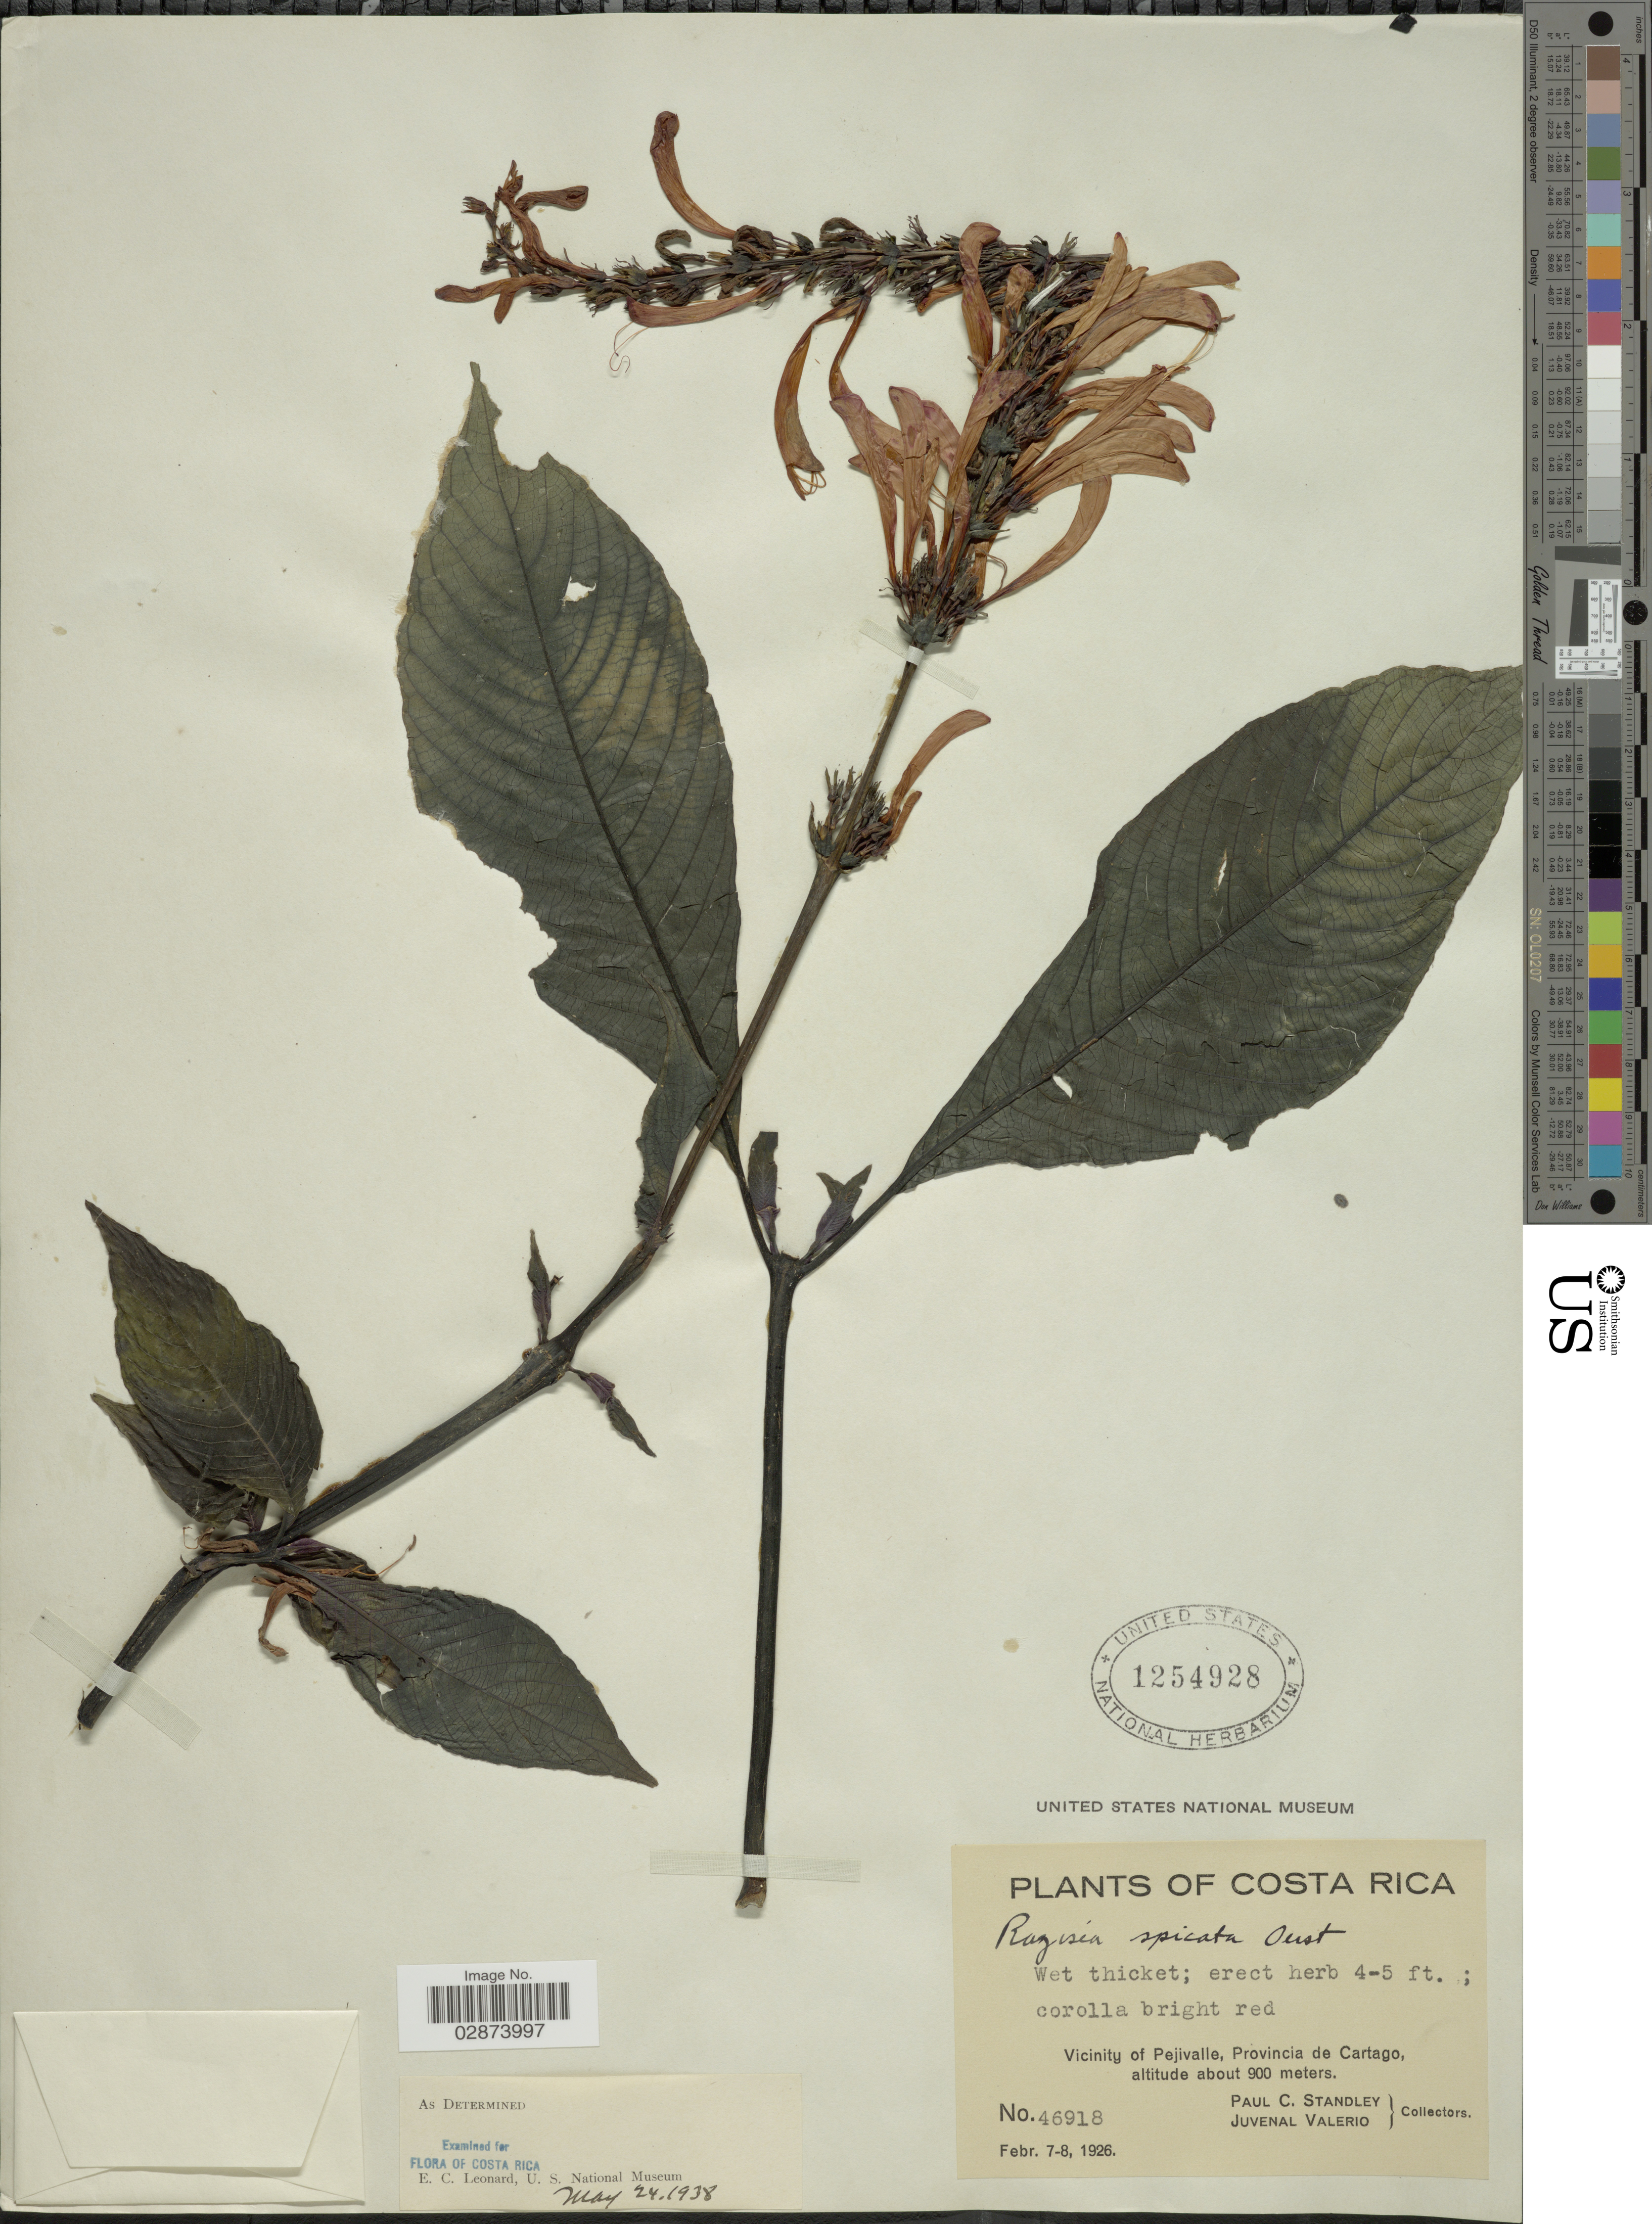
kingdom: Plantae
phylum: Tracheophyta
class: Magnoliopsida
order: Lamiales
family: Acanthaceae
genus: Razisea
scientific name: Razisea spicata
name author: Oerst.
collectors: P. C. Standley & J. Valerio R.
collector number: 46918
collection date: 1926-02-07/1926-02-08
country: Costa Rica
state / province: Cartago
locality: Vicinity of Pejivalle, Provincia de Cartago.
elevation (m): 900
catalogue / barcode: US 1254928